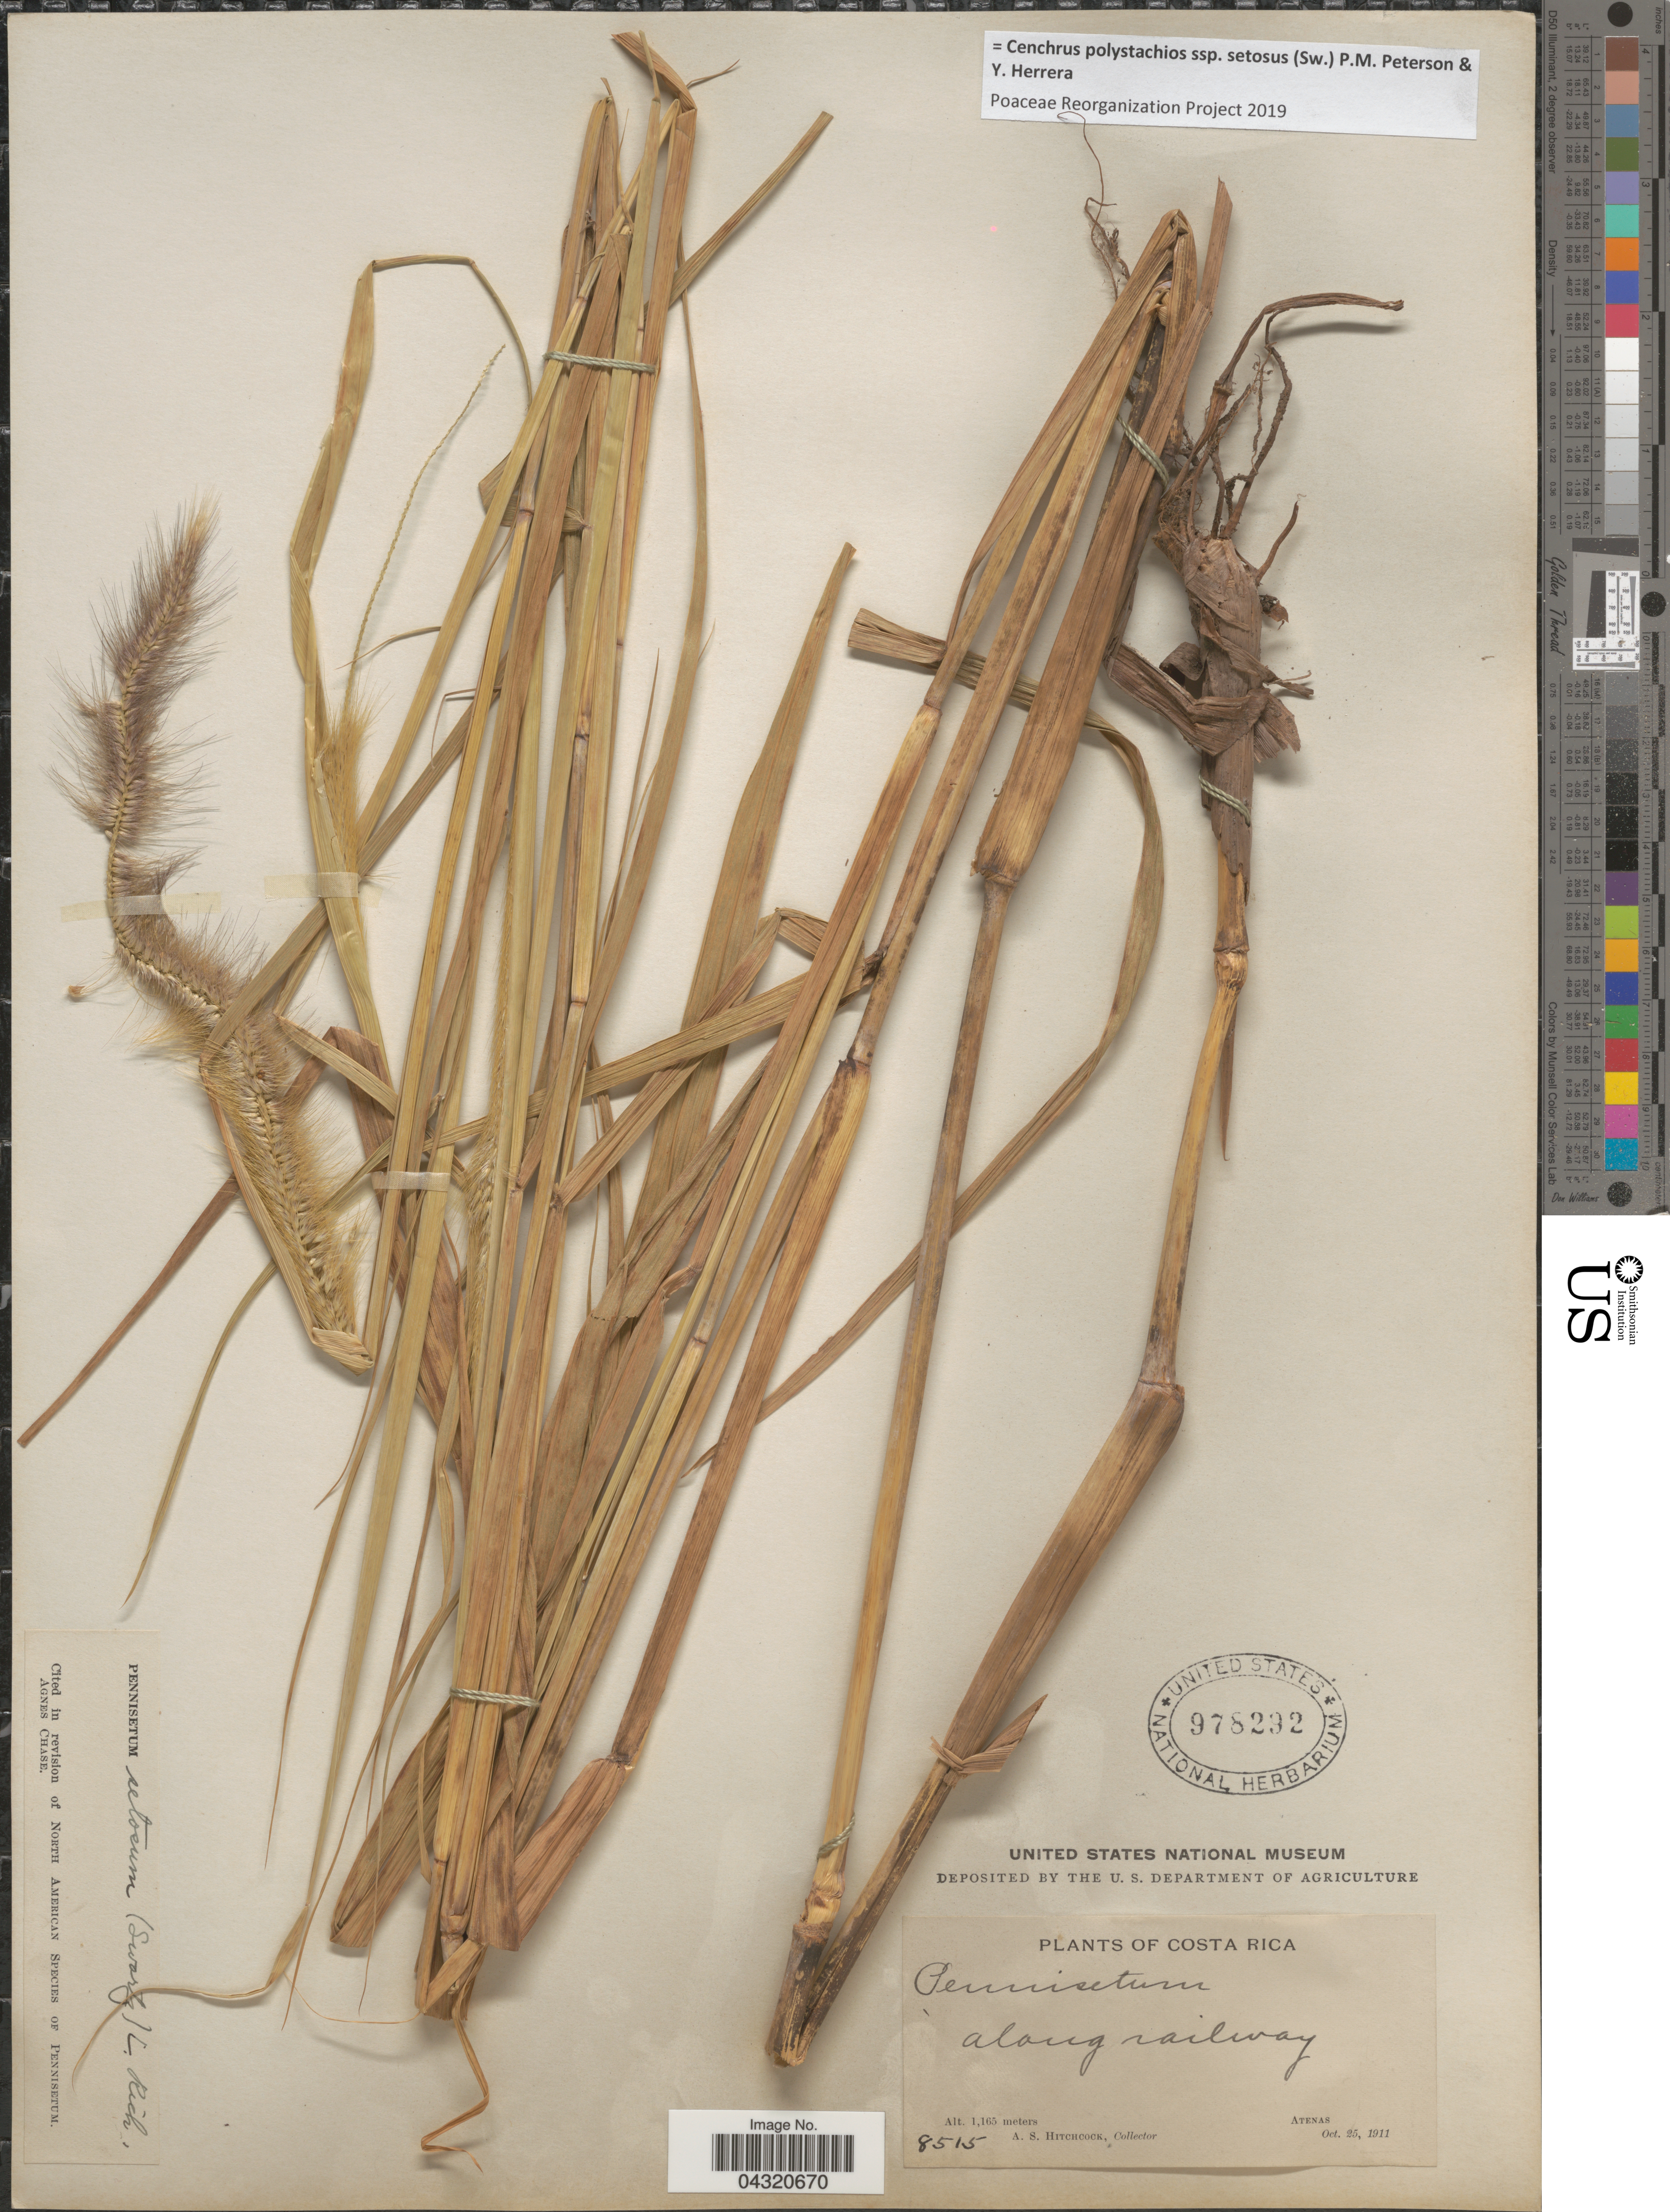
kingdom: Plantae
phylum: Tracheophyta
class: Liliopsida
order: Poales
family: Poaceae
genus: Cenchrus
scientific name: Cenchrus polystachios subsp. setosus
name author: (Sw.) P.M. Peterson & Y. Herrera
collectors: A. S. Hitchcock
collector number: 8515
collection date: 1911-10-25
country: Costa Rica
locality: Along railway. Atenas.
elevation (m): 1165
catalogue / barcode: US 978292